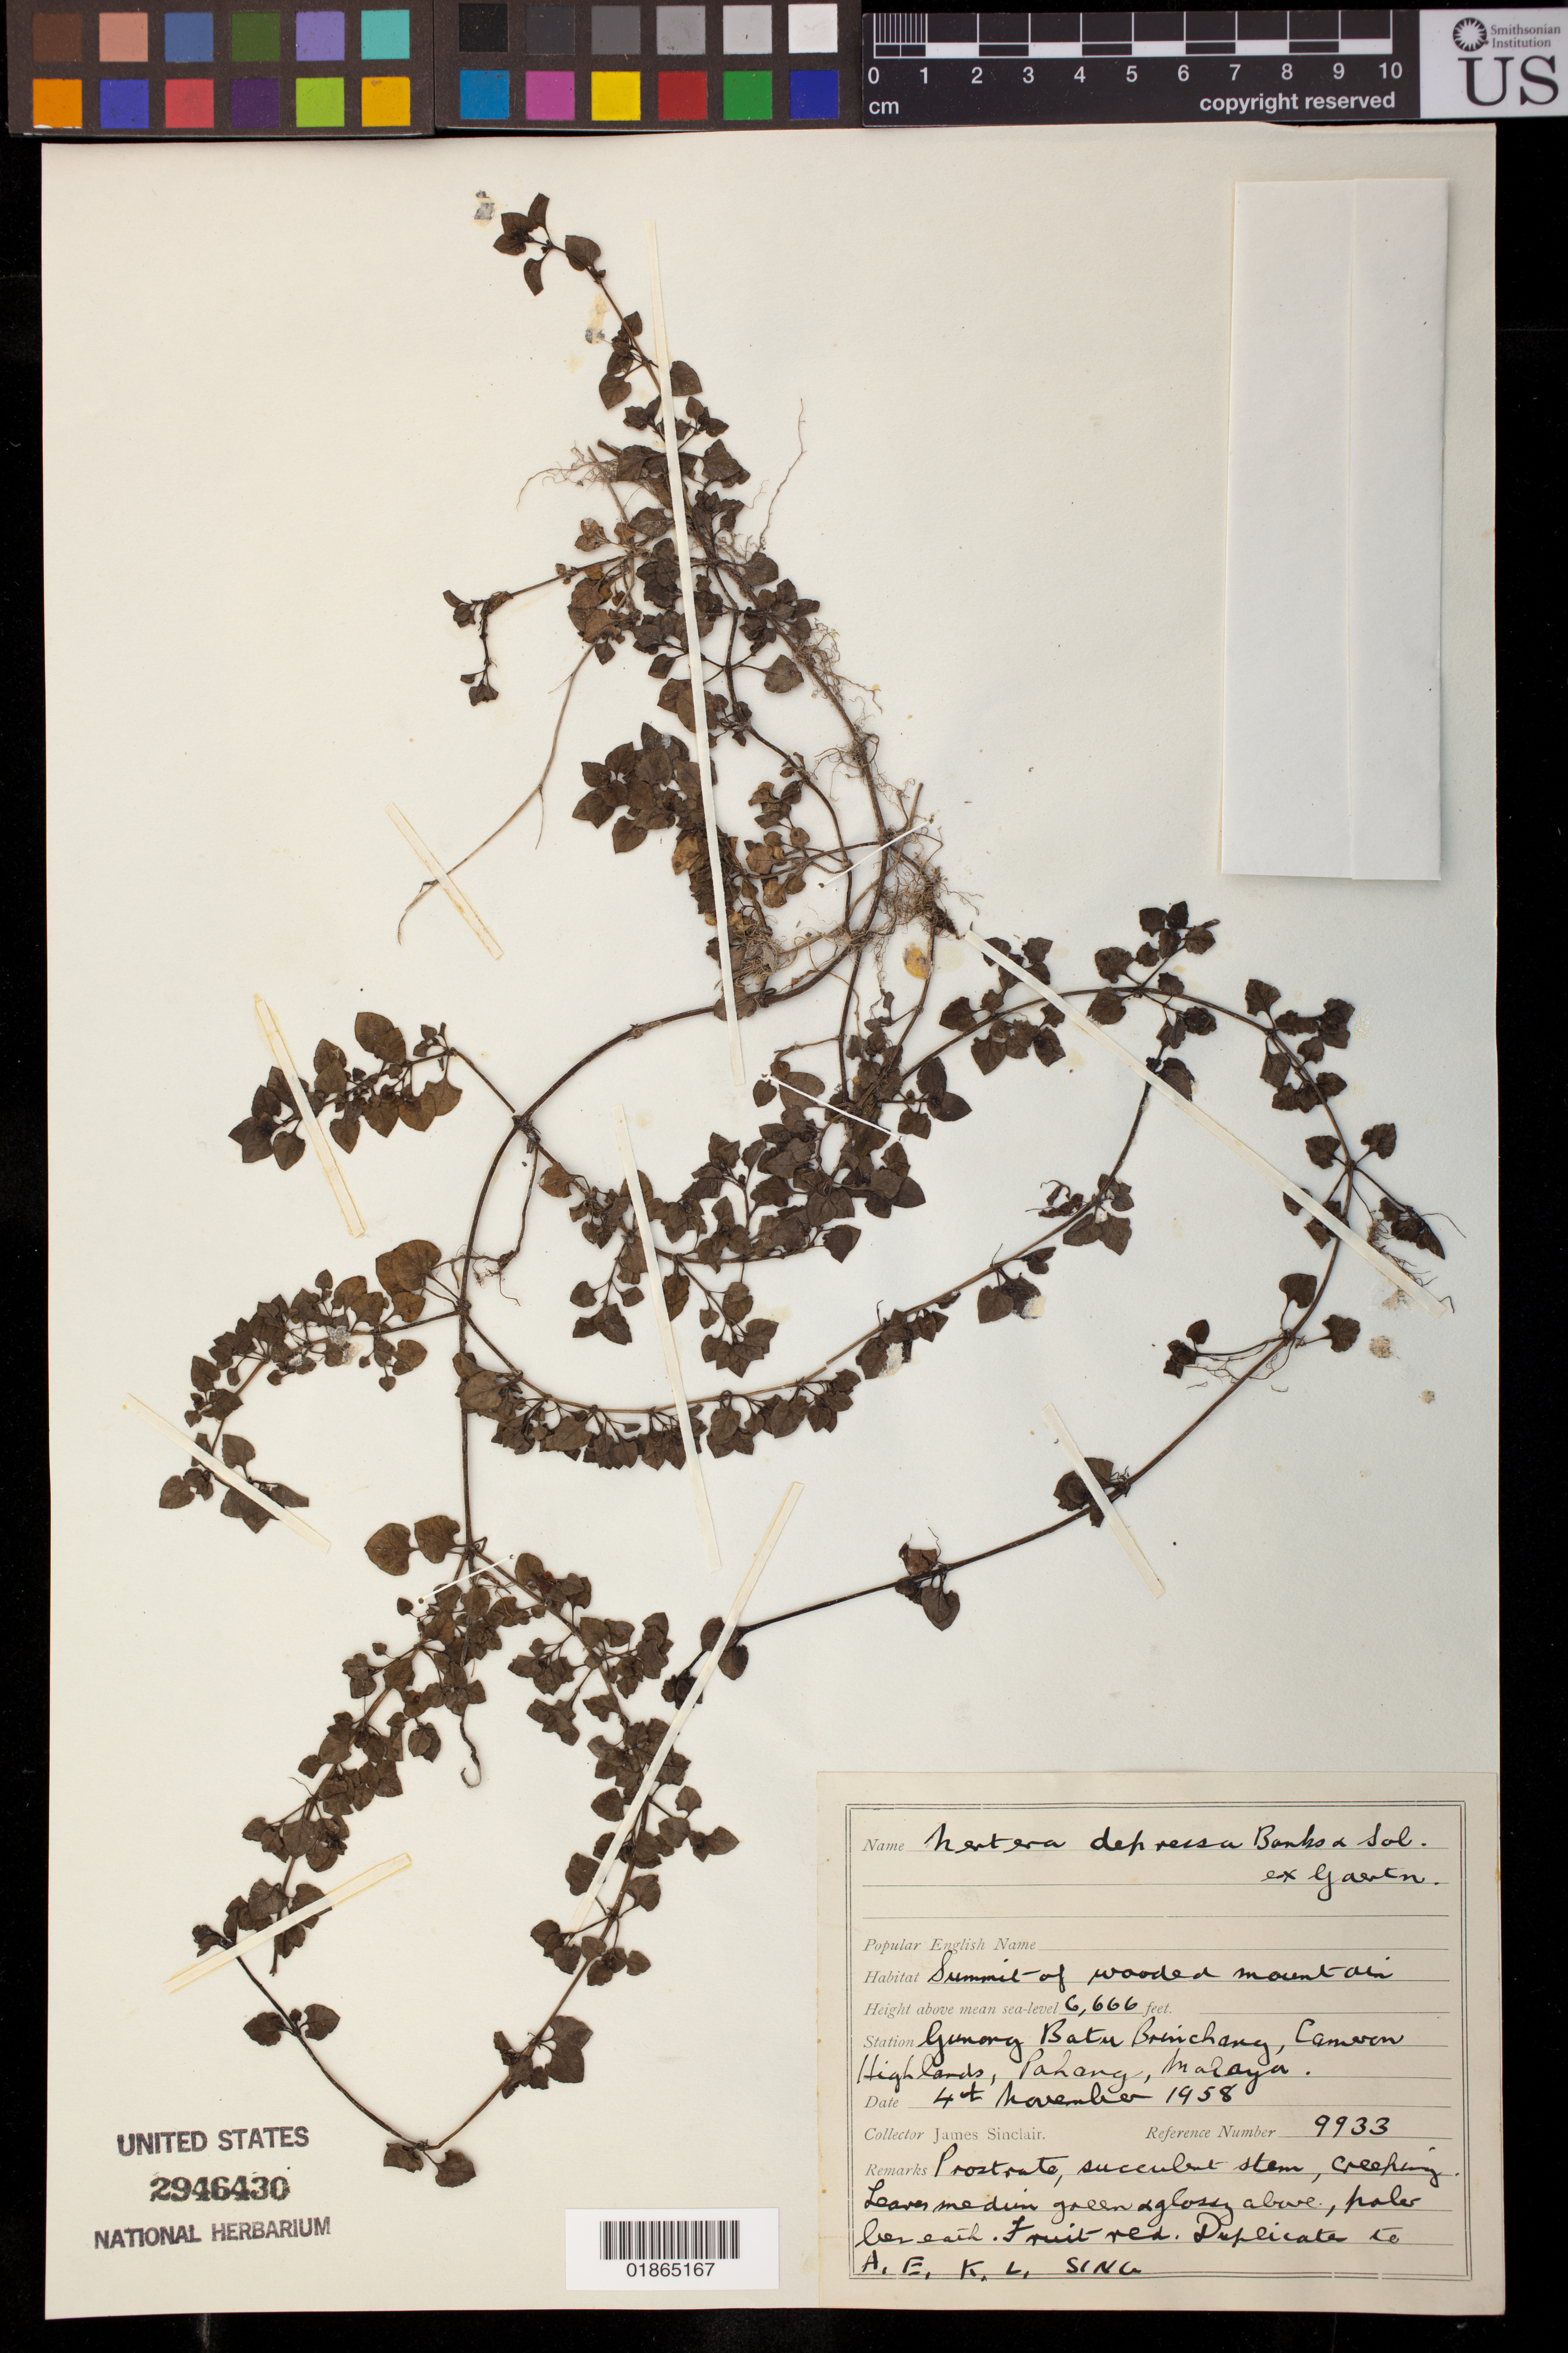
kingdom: Plantae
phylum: Tracheophyta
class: Magnoliopsida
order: Gentianales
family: Rubiaceae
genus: Nertera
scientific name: Nertera depressa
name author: Banks & Sol. ex Gaertn.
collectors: J. Sinclair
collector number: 9933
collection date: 1958-11-04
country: Malaysia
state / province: Pahang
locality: Station: Gunong Batu Brinchang, Cameron Highlands, Pahang, Malaya.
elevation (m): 2032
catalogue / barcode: US 2946430